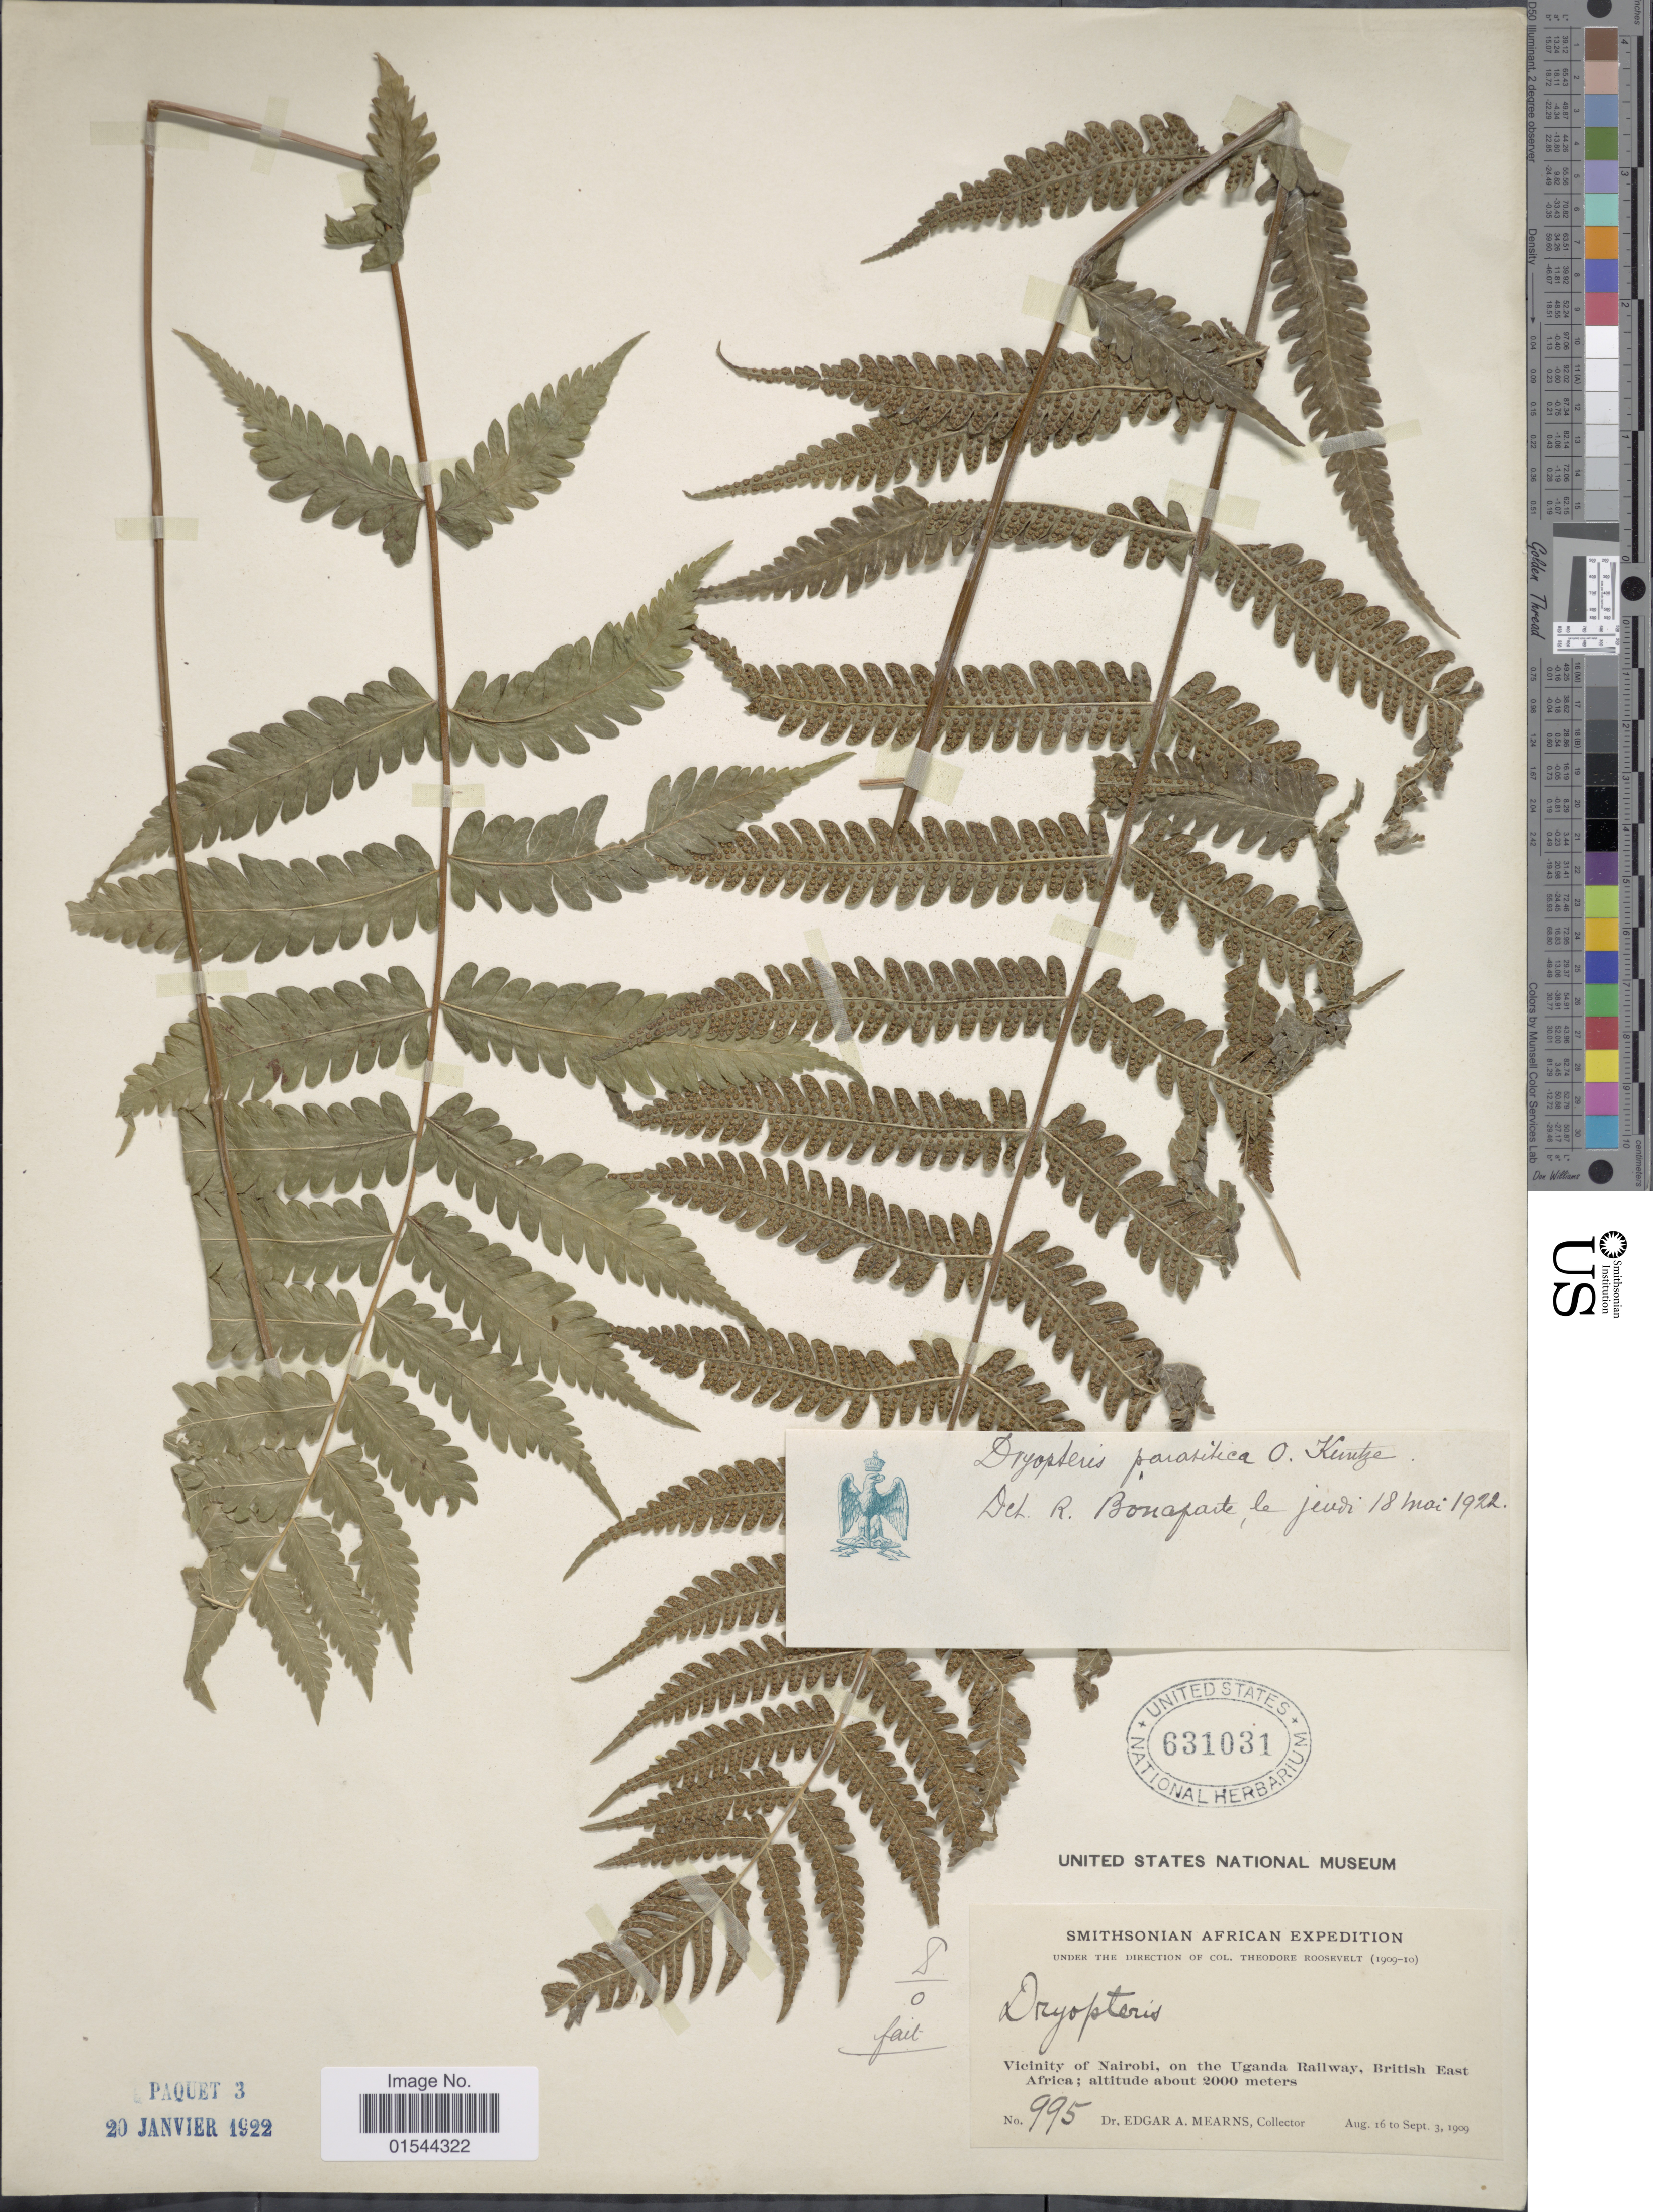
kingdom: Plantae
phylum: Tracheophyta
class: Polypodiopsida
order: Polypodiales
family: Thelypteridaceae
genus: Christella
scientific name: Christella dentata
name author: (Forssk.) Brownsey & Jermy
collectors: E. A. Mearns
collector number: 995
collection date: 1909-08-16/1909-09-03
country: Kenya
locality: Vicinity of Nairobi, on the Uganda Railway, British East Africa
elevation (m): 2000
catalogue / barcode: US 631031